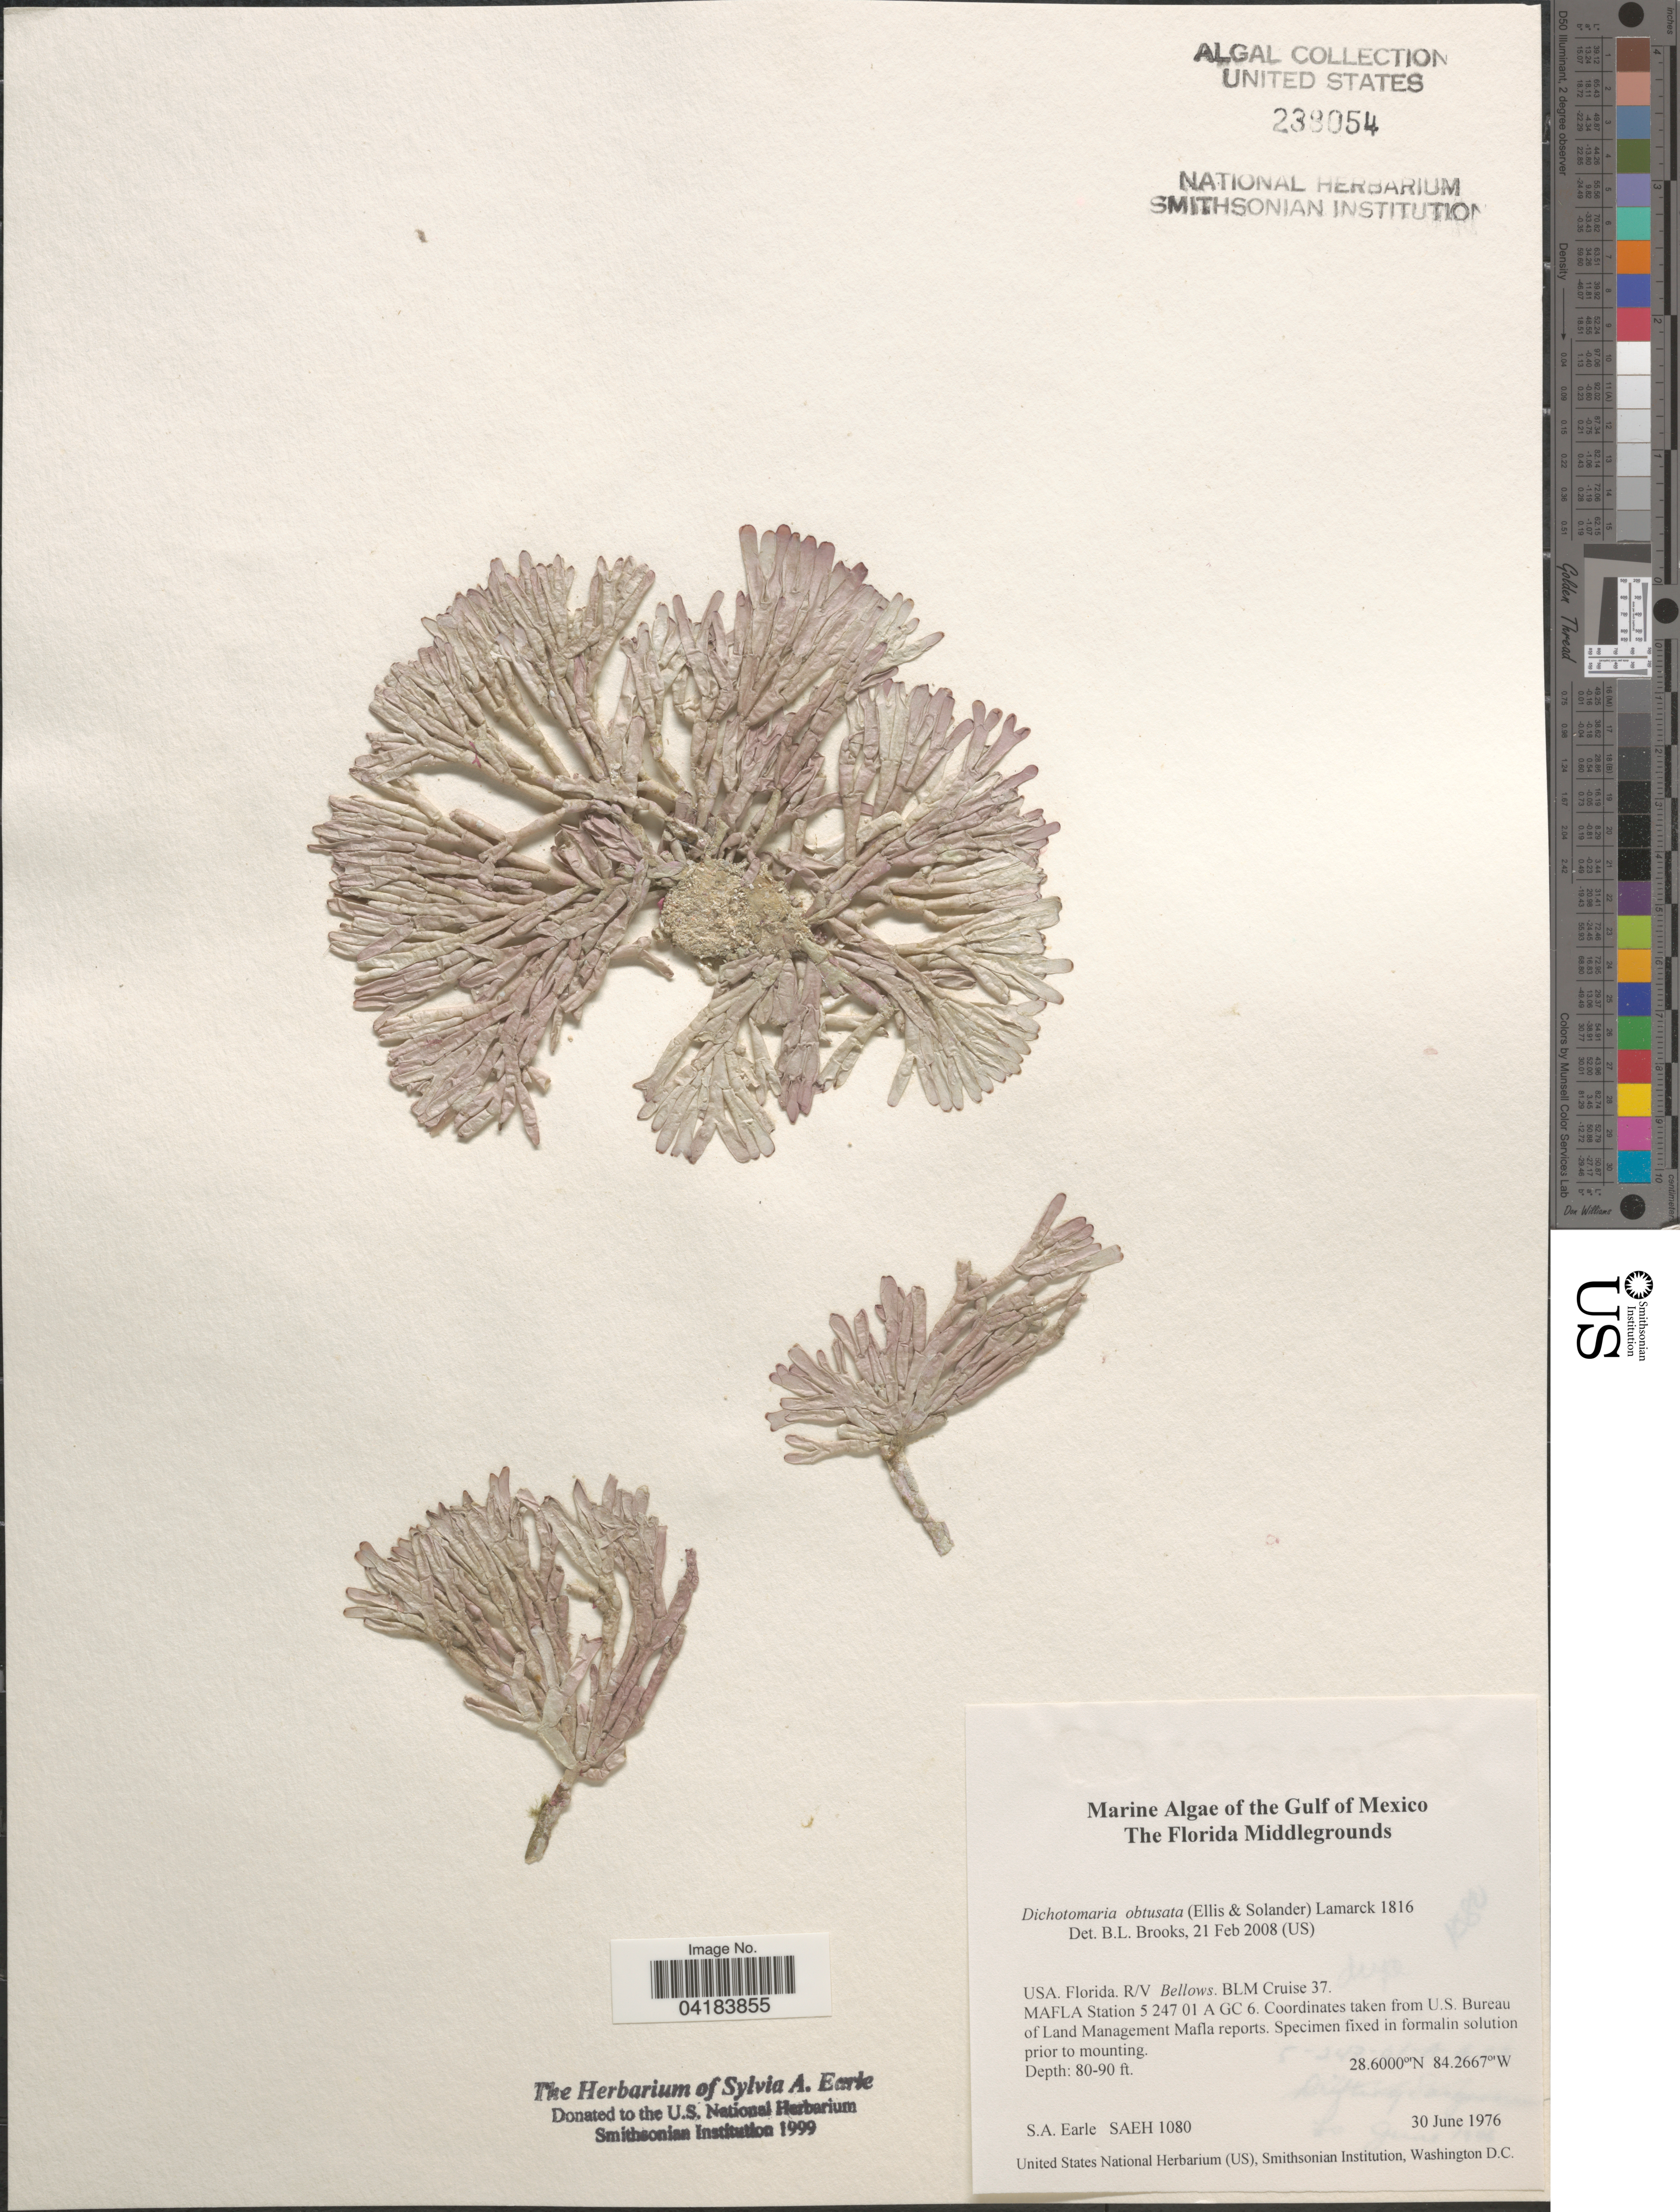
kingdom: Plantae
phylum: Rhodophyta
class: Florideophyceae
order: Nemaliales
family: Galaxauraceae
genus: Dichotomaria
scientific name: Dichotomaria obtusata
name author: (Ellis & Sol.) Lam.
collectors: S. A. Earle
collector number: SAEH1080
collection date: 1976-06-30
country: United States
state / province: Florida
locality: Gulf of Mexico. The Florida Middlegrounds. R/V Bellows. BLM Cruise 37. MAFLA Station 5 247 01 A GC 6.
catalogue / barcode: US 238054